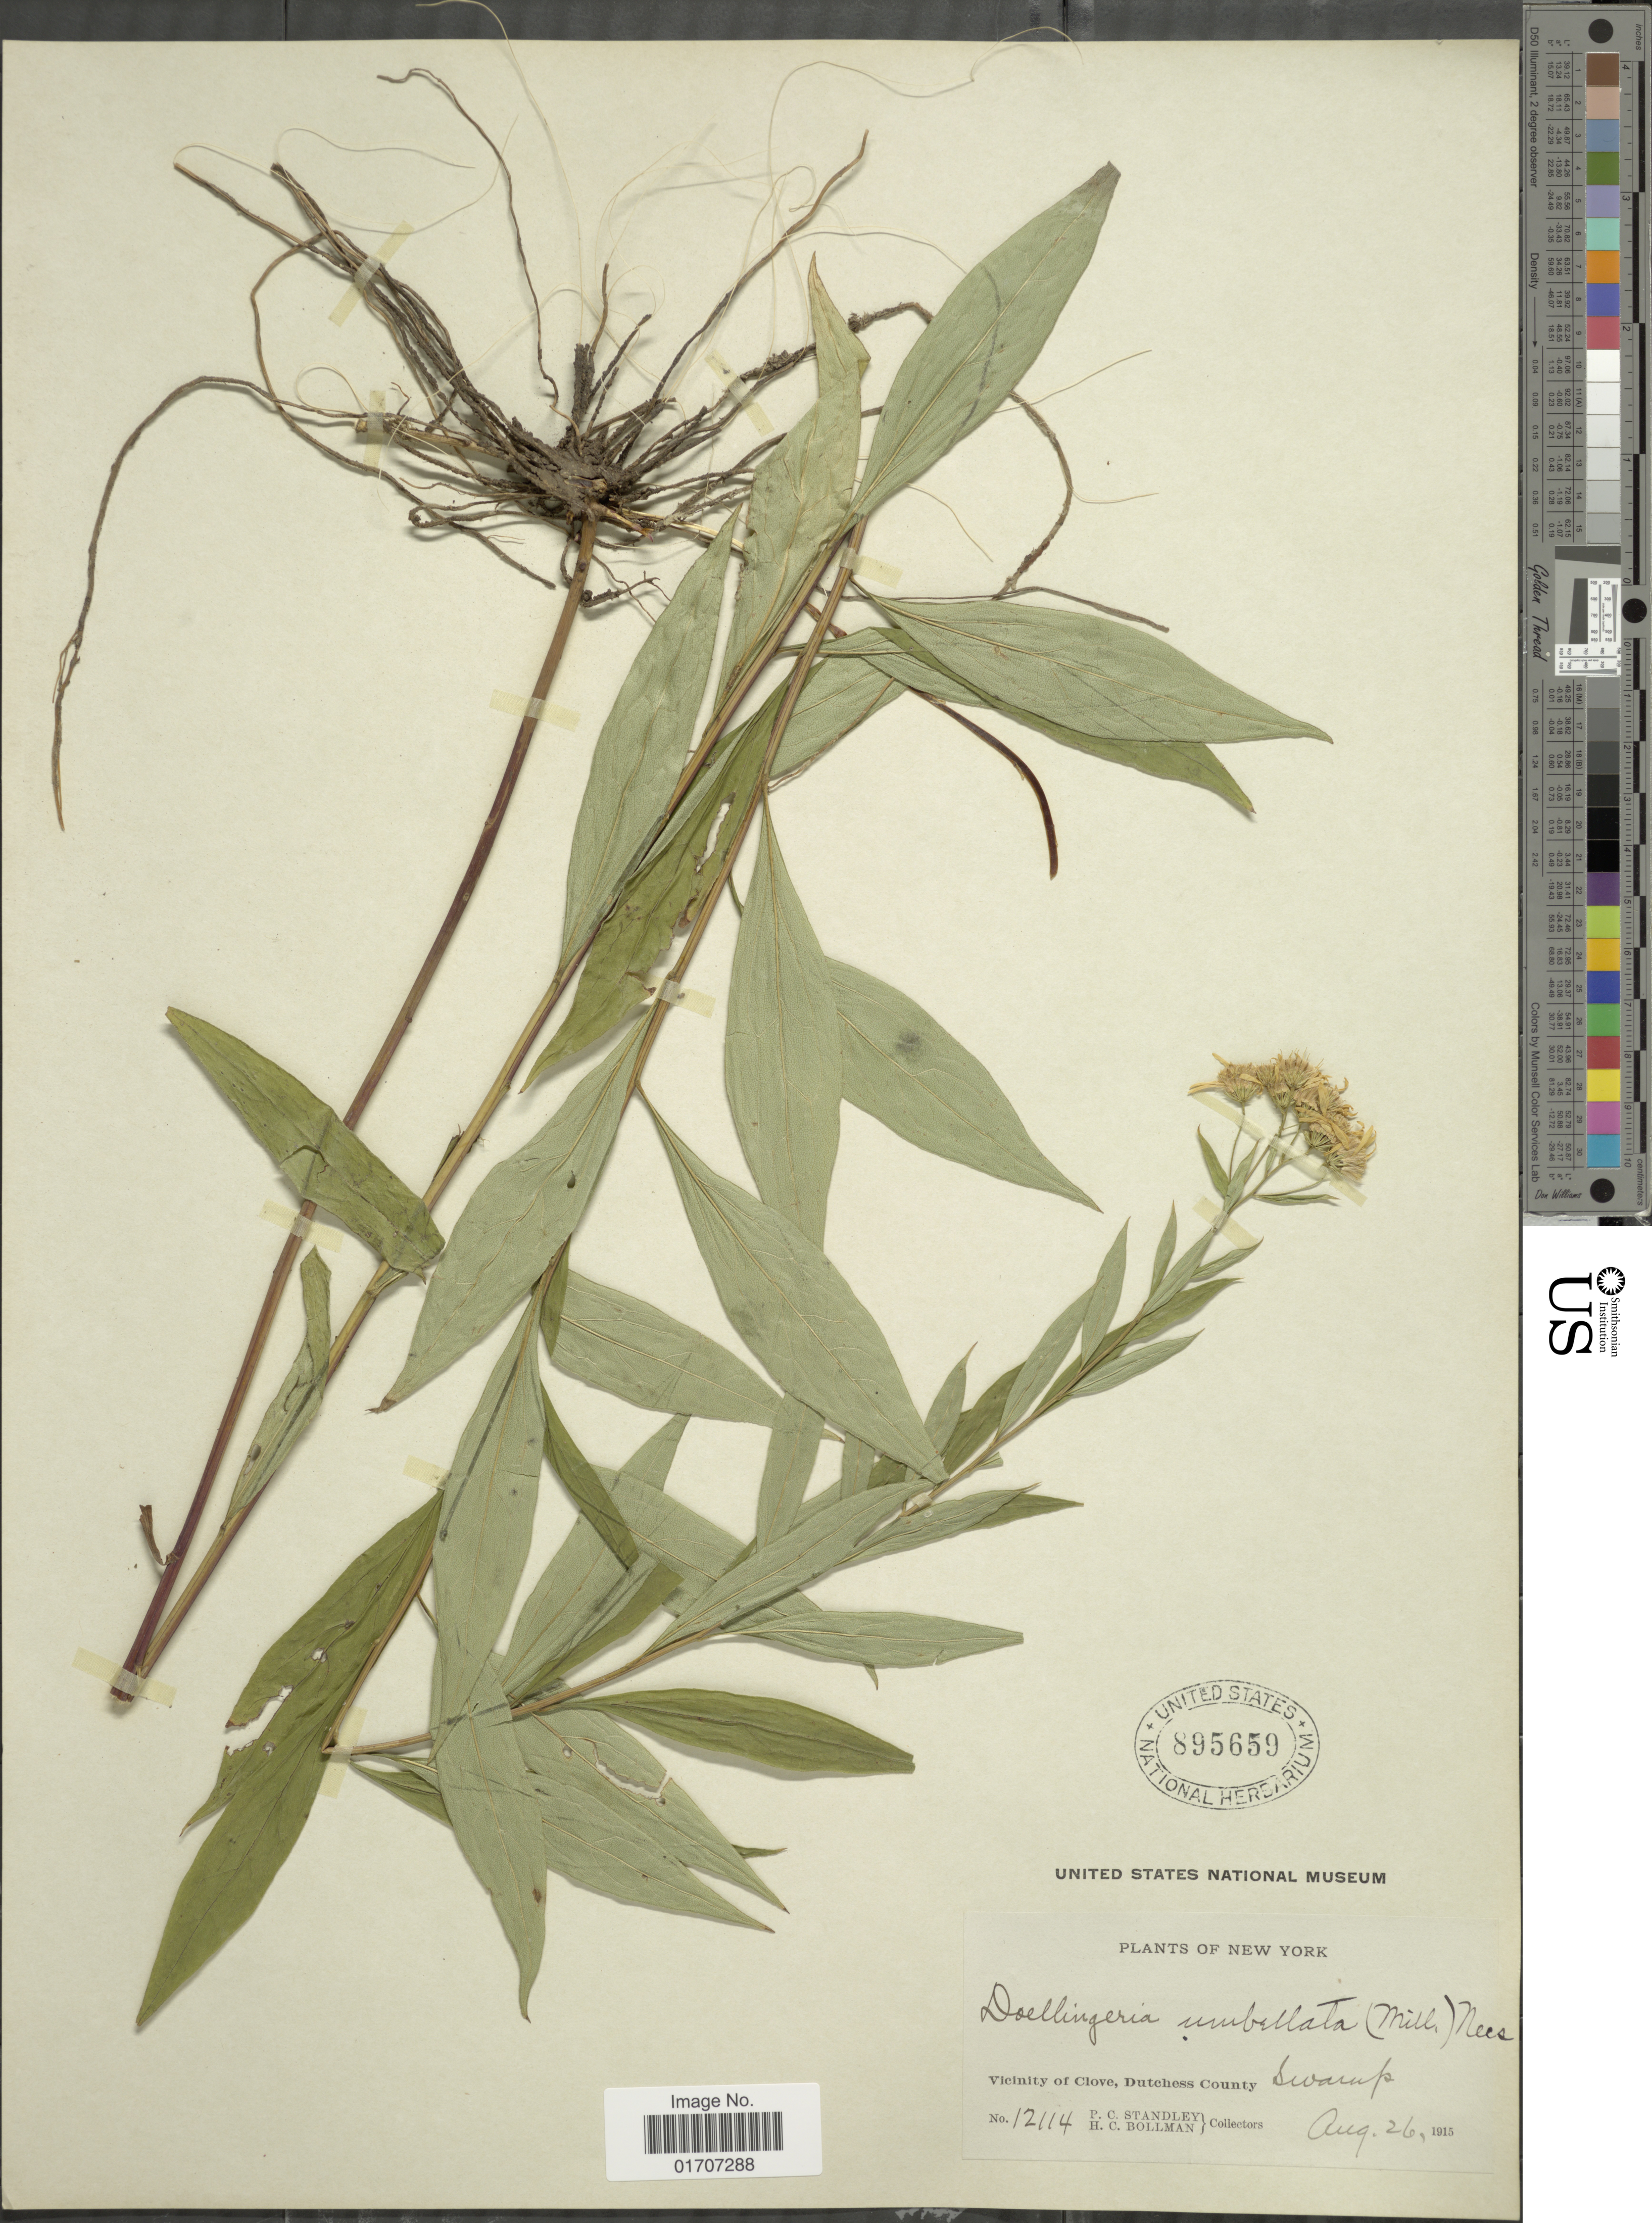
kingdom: Plantae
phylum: Tracheophyta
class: Magnoliopsida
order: Asterales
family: Asteraceae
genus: Doellingeria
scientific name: Doellingeria infirma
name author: (Michx.) Greene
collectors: P. C. Standley & H. C. Bollman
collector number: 12114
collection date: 1915-08-26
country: United States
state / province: New York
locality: Vicinity of Clove, Dutchess County, Swamp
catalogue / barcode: US 895659